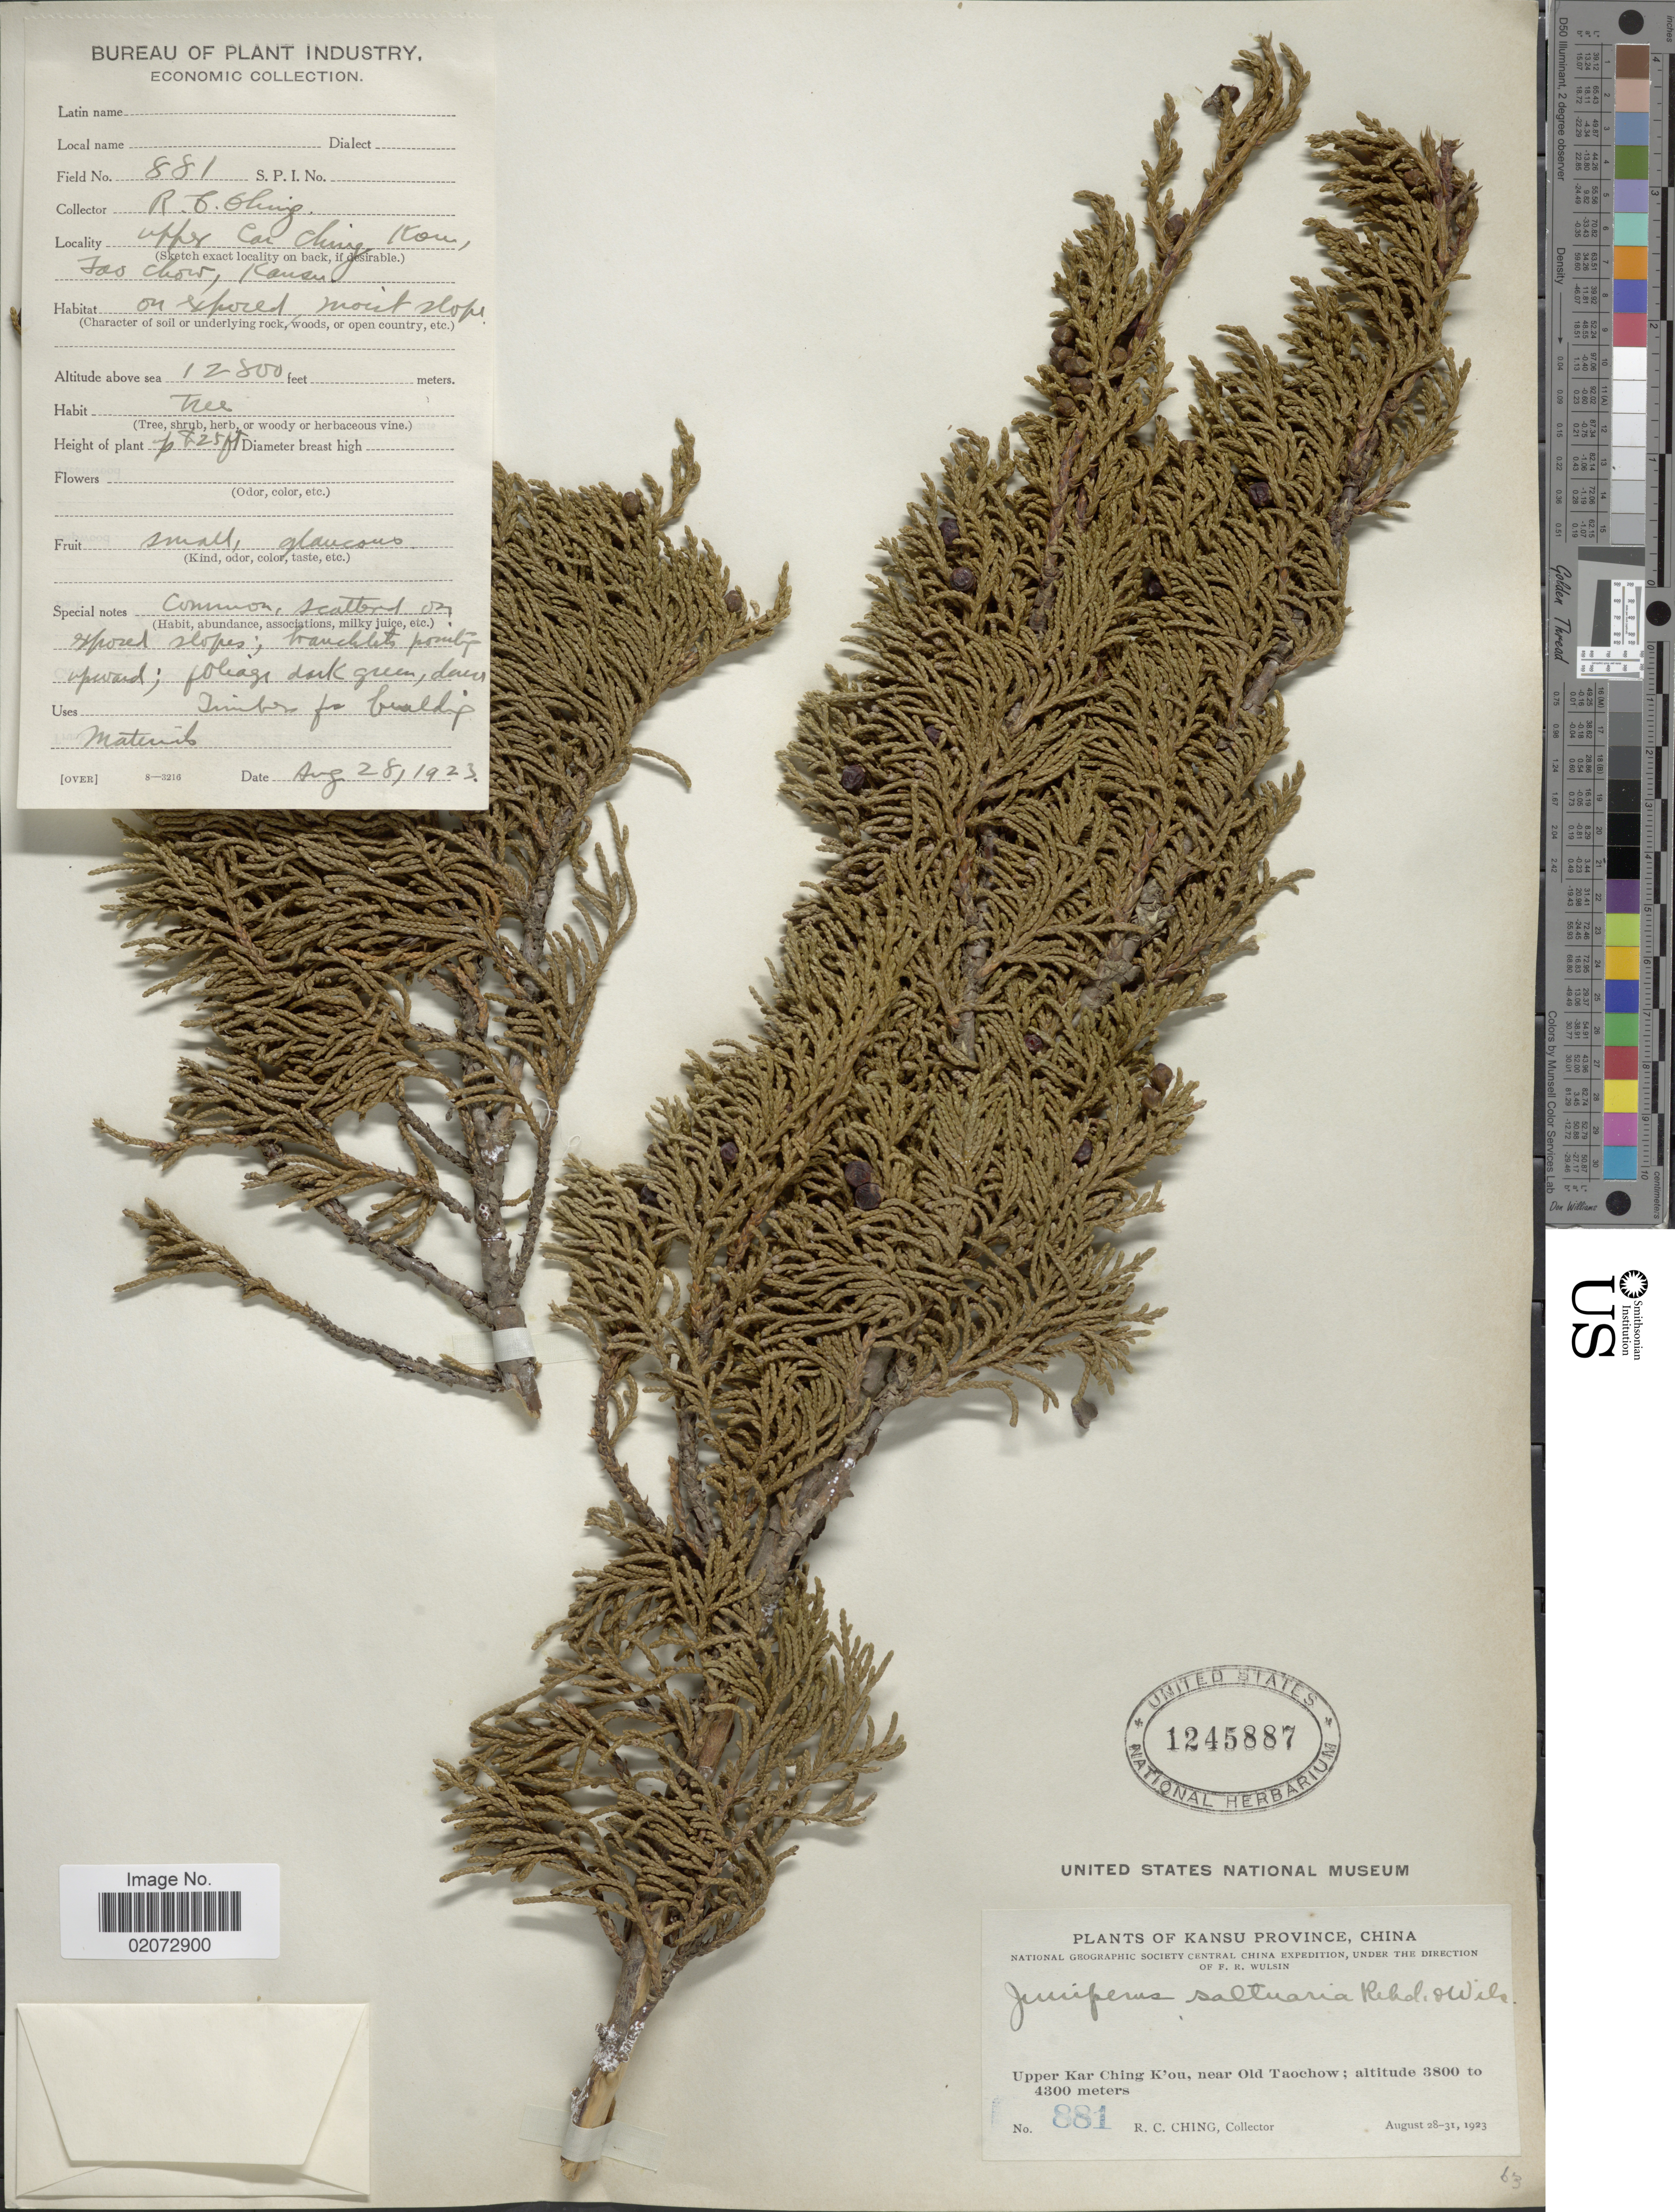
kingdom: Plantae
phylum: Tracheophyta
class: Pinopsida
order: Pinales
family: Cupressaceae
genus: Juniperus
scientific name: Juniperus saltuaria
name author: Rehder & E.H. Wilson in Sarg.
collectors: R. C. Ching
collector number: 881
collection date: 1923-08-28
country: China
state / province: Gansu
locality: Kansu Province, China. Upper Kar Ching K'ou, near Old Taochow.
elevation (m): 3901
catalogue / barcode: US 1245887